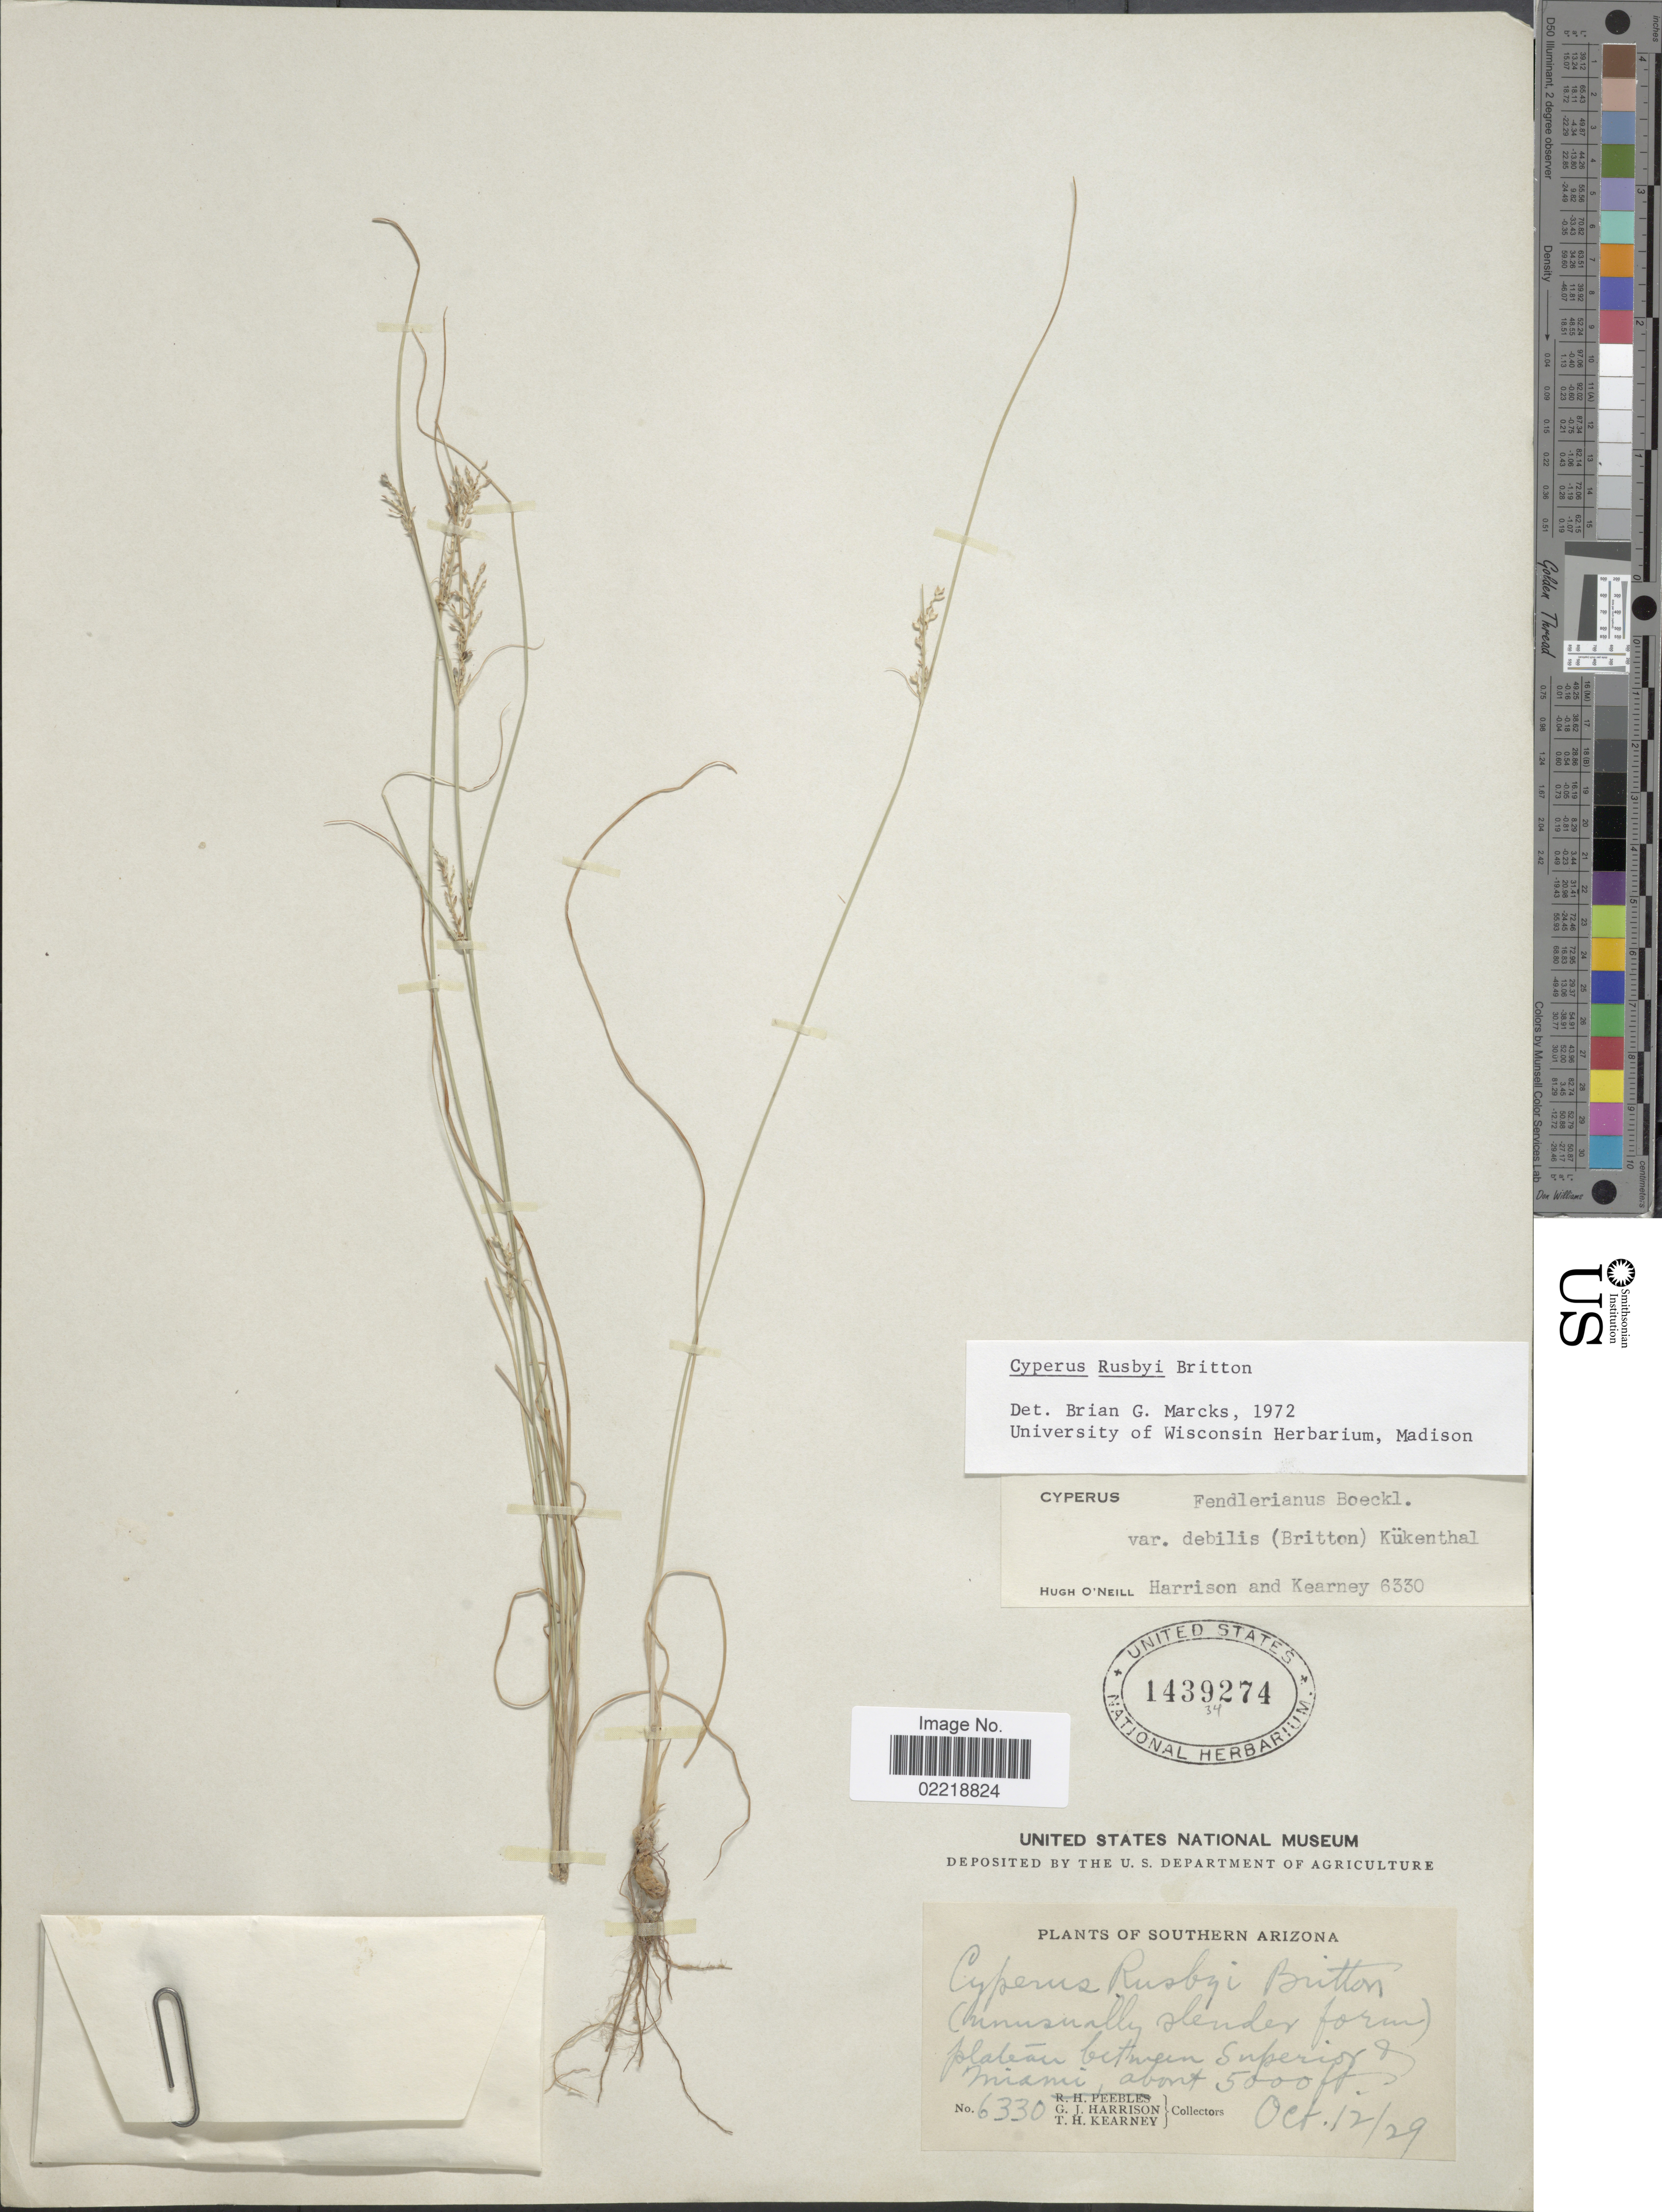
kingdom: Plantae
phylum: Tracheophyta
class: Liliopsida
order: Poales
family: Cyperaceae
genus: Cyperus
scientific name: Cyperus sphaerolepis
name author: Boeckeler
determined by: Strong, Mark T., (BOT), Smithsonian Institution - National Museum of Natural History (UNITED STATES)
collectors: G. J. Harrison & T. H. Kearney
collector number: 6330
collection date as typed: Transcribed d/m/y: 12/10/29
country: United States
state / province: Arizona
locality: Southern Arizona, Plateau between Superior & Miami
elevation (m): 1524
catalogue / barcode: US 1439274